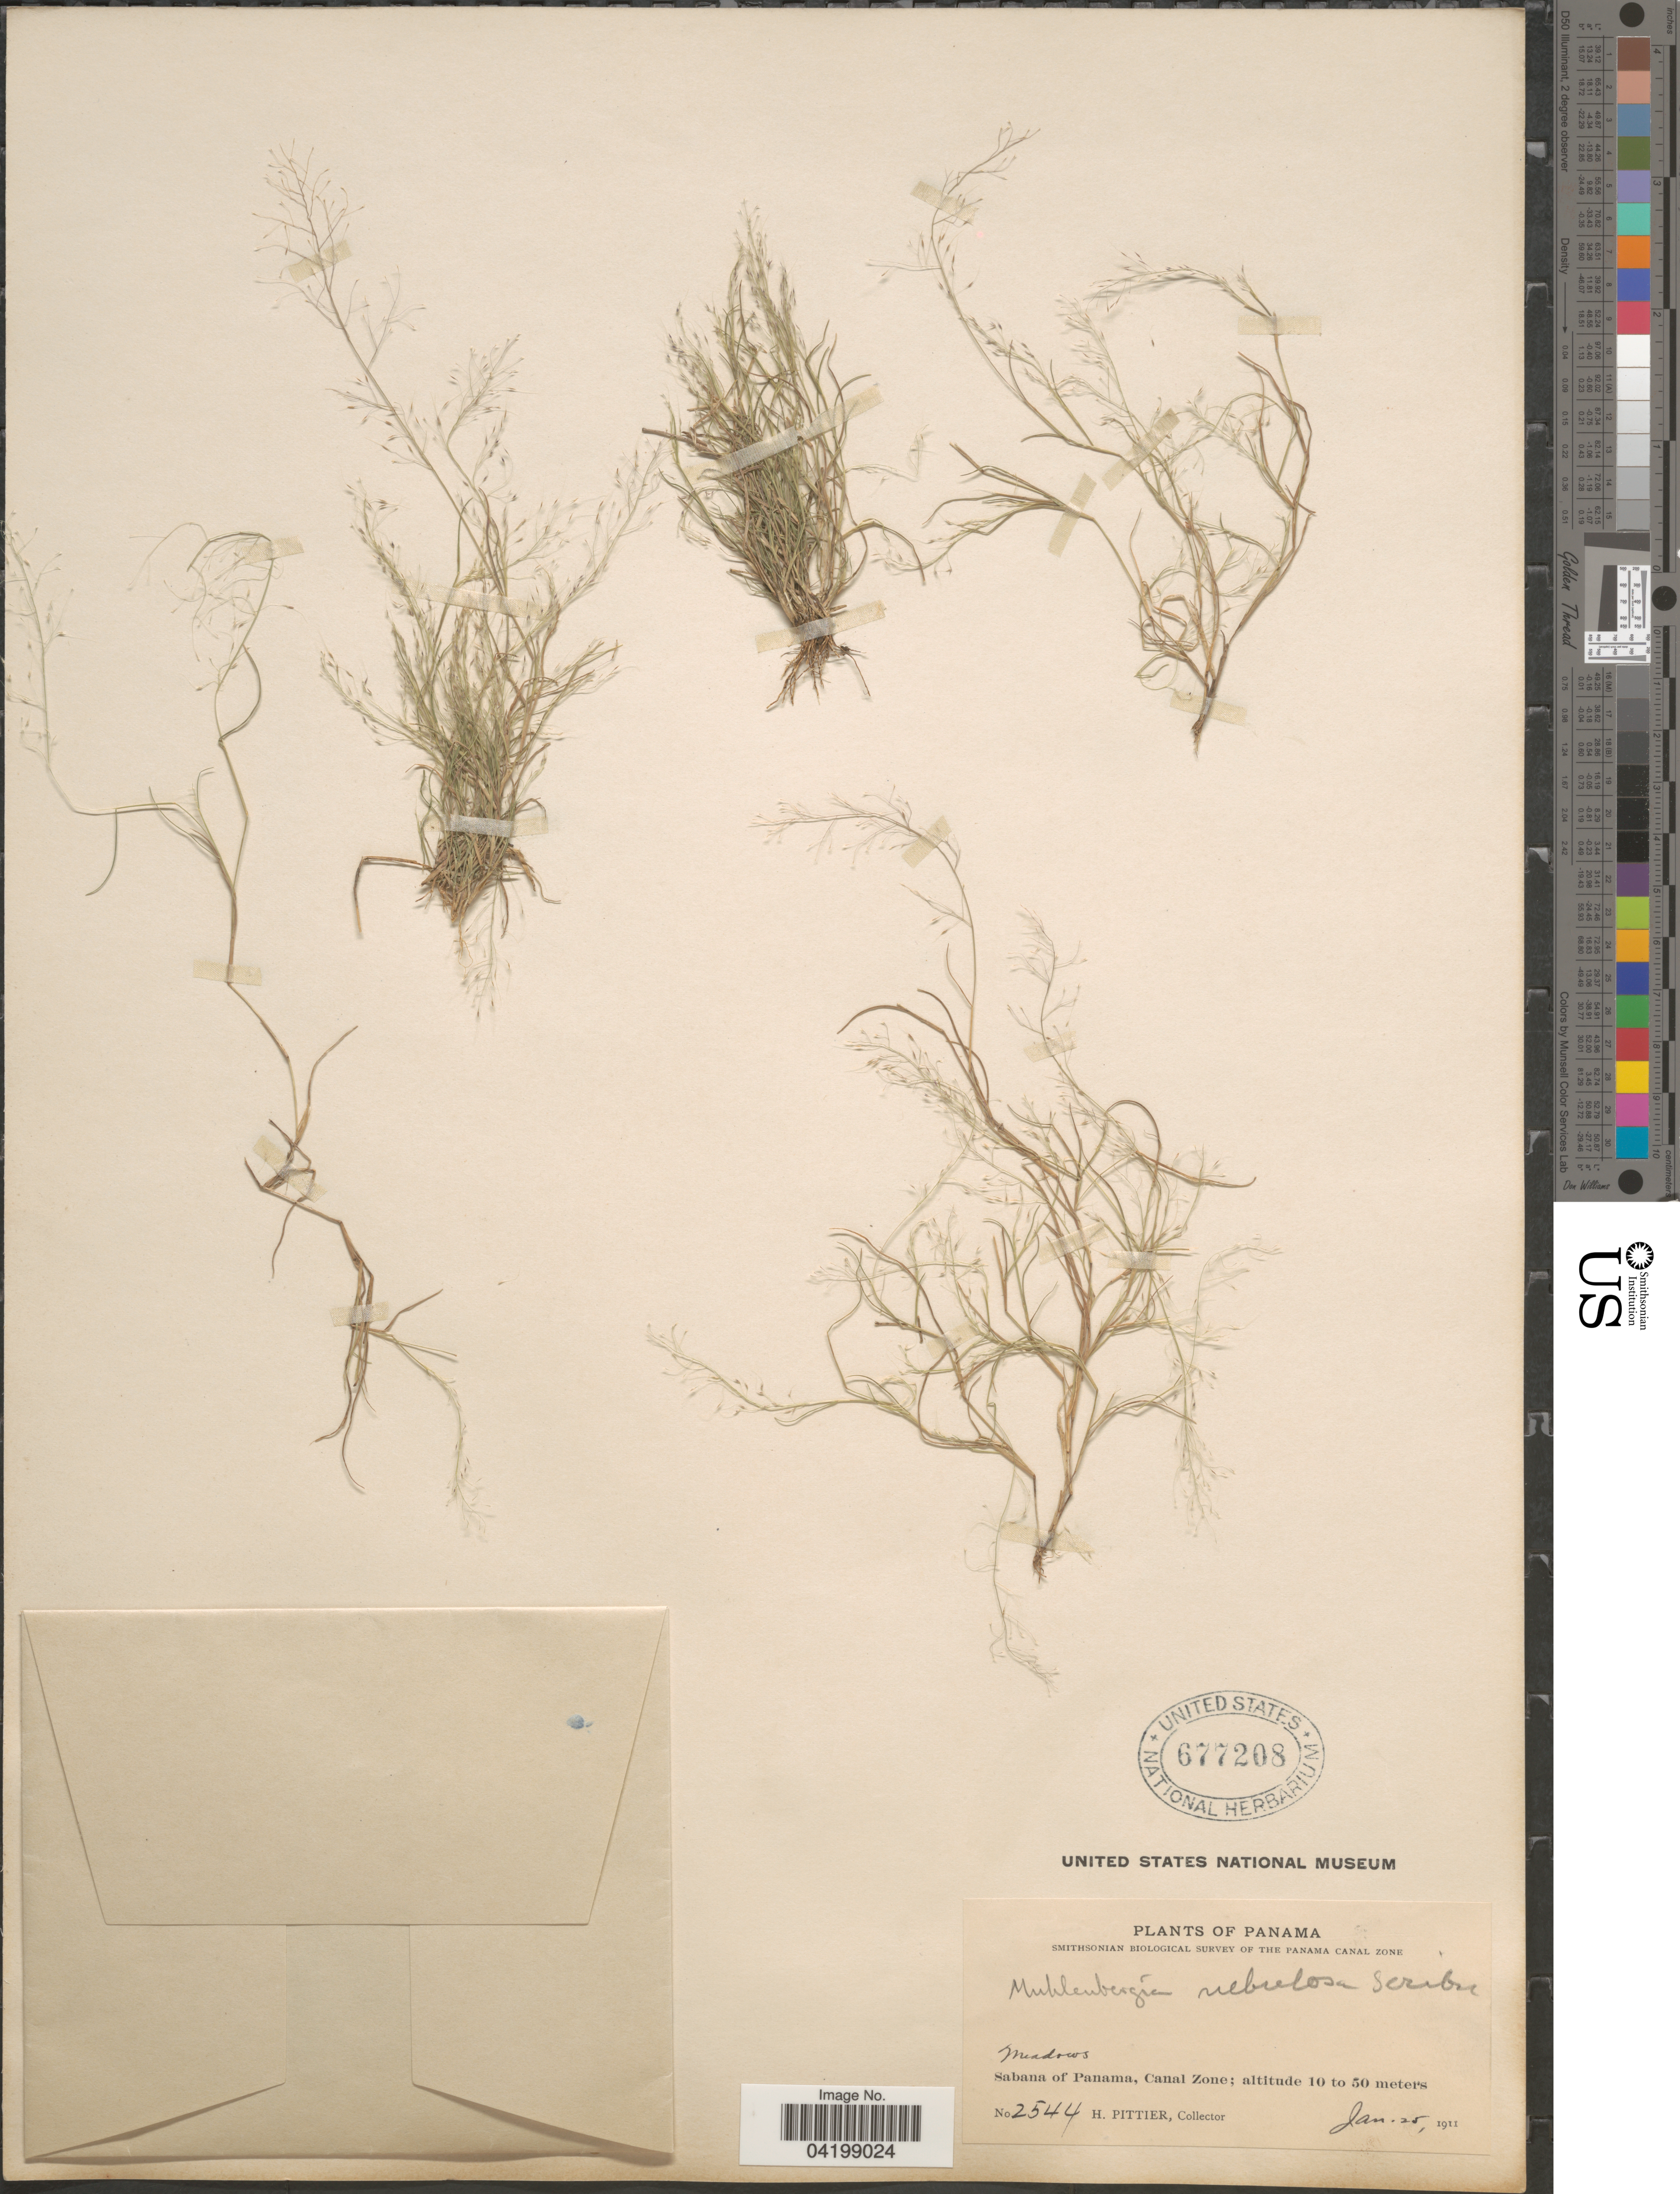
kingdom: Plantae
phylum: Tracheophyta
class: Liliopsida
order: Poales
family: Poaceae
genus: Muhlenbergia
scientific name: Muhlenbergia tenuissima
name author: (J. Presl) Kunth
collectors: H. F. Pittier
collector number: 2544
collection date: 1911-01-25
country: Panama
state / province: Panamá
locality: Smithsonian Biological Survey of the Panama Canal Zone. Sabana of Panama, Canal Zone.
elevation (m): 10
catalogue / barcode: US 677208